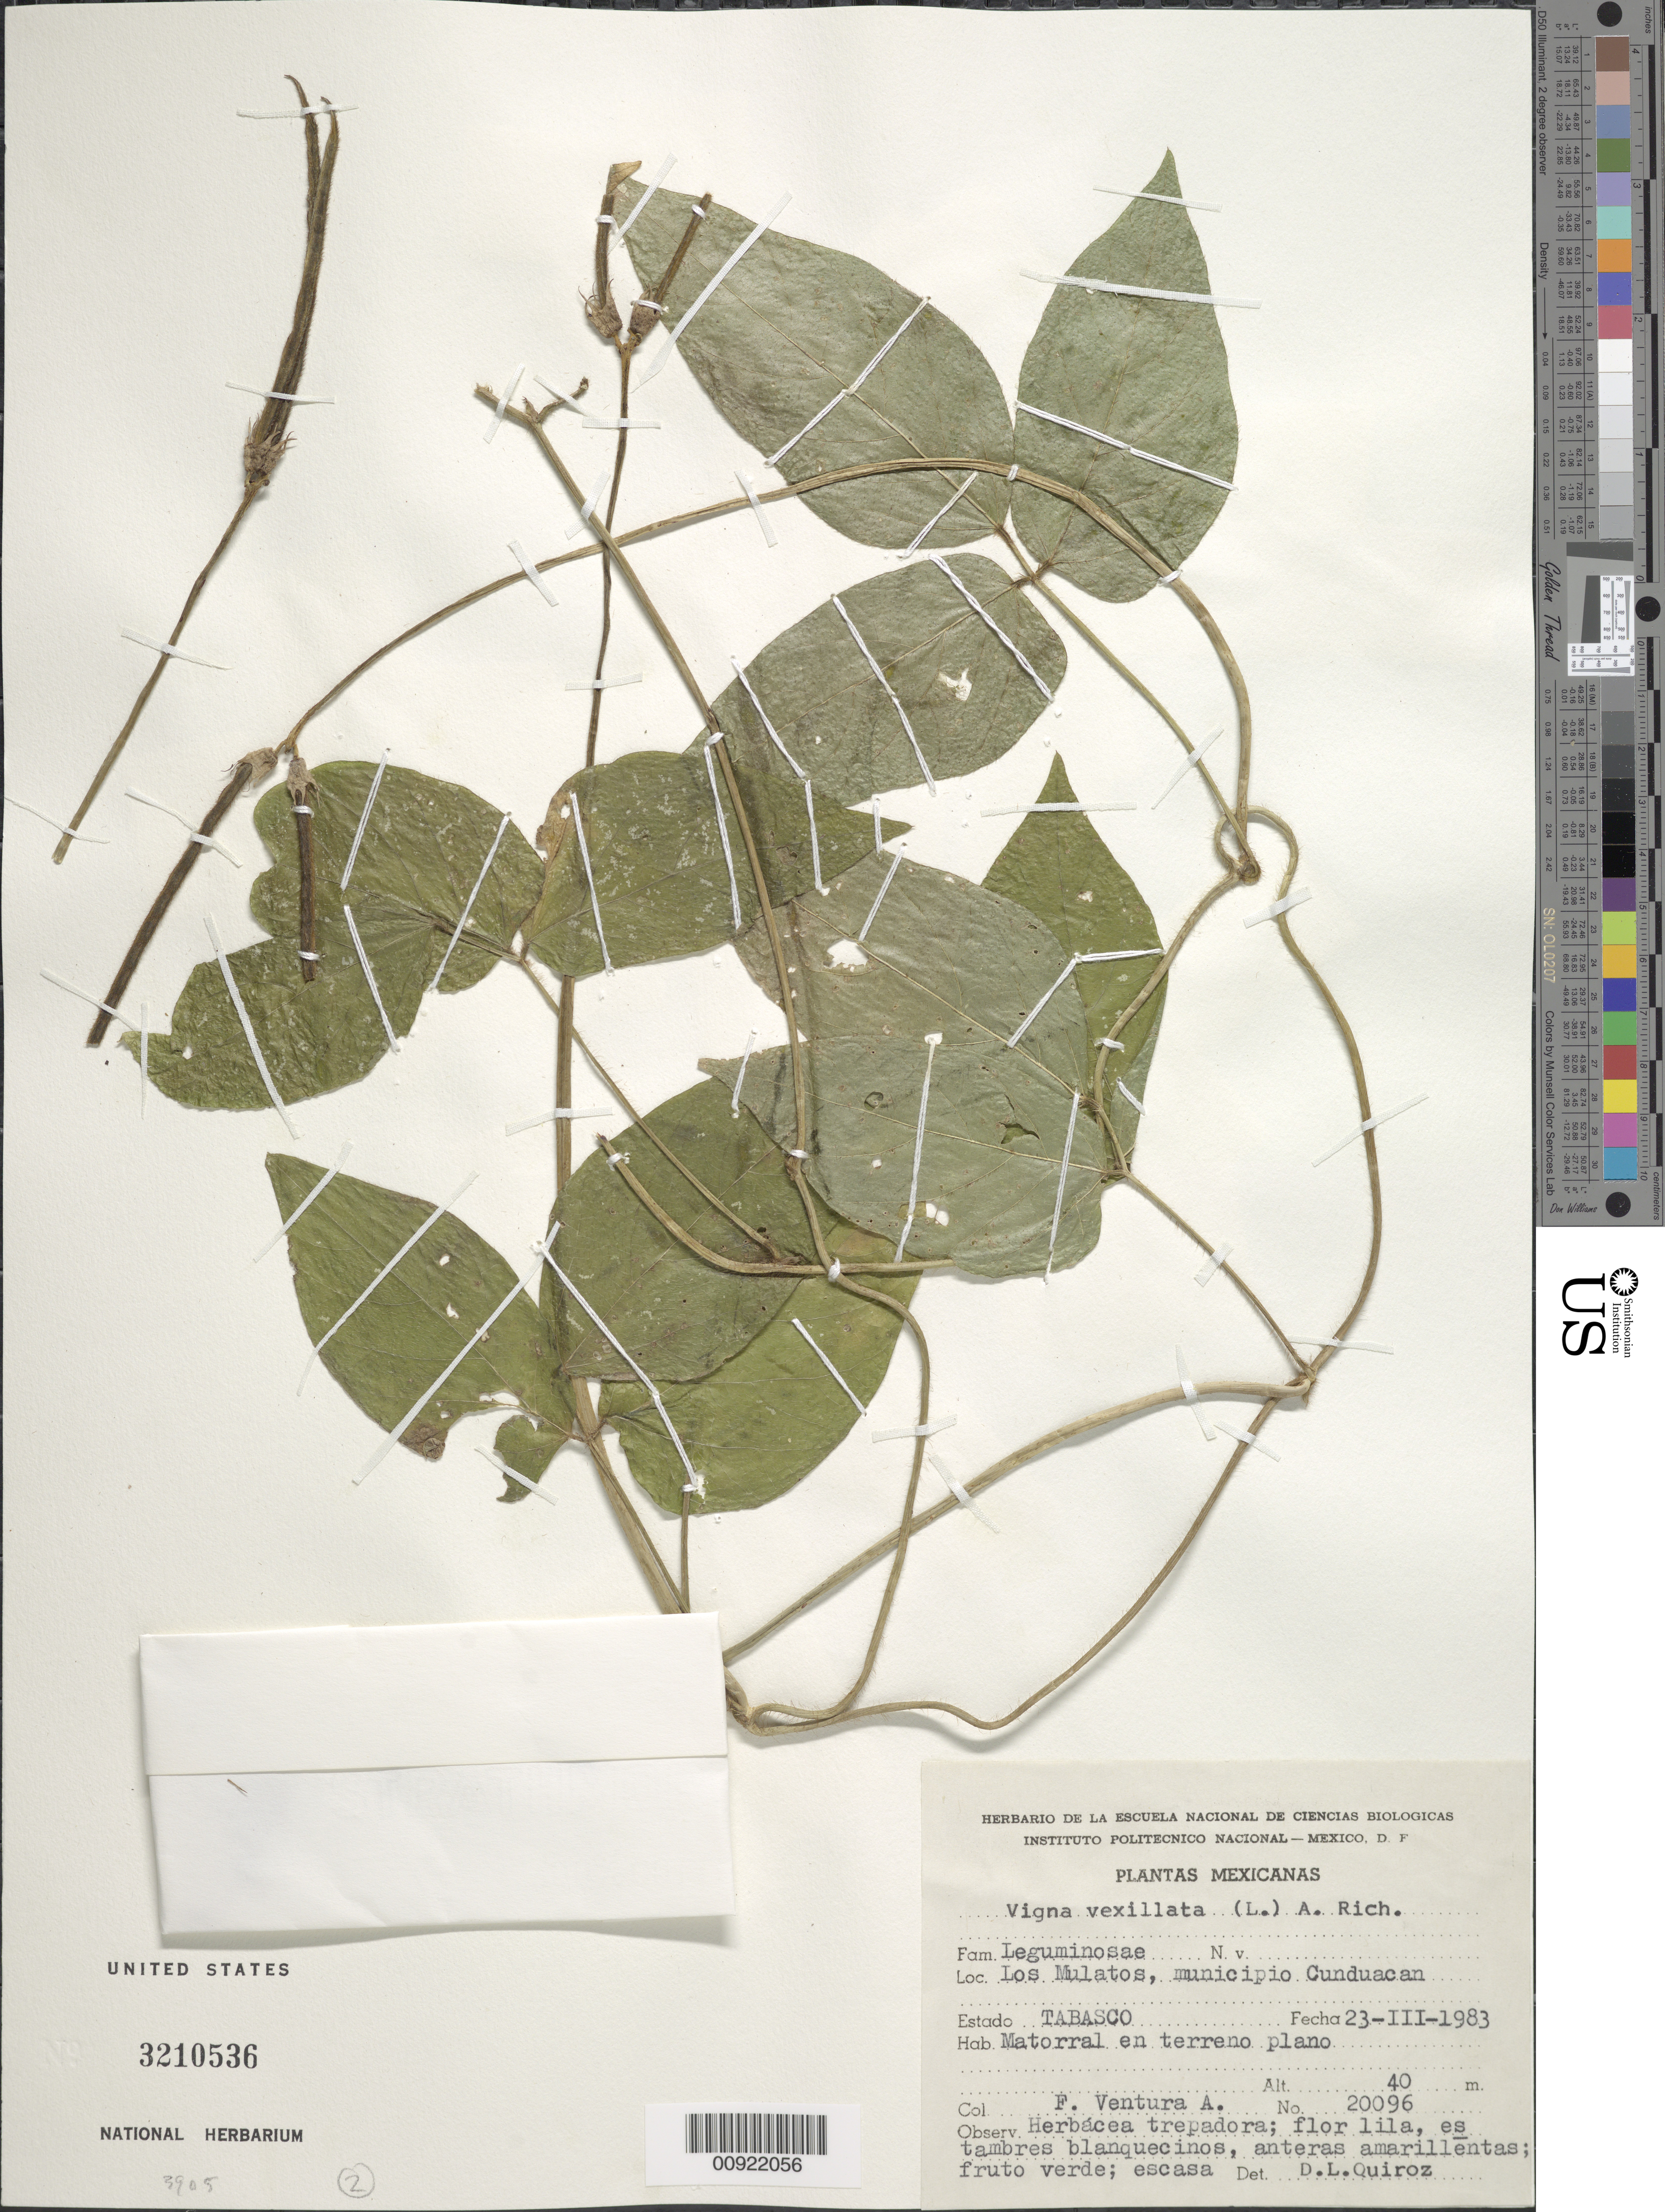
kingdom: Plantae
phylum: Tracheophyta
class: Magnoliopsida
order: Fabales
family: Fabaceae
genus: Vigna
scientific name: Vigna vexillata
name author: (L.) A. Rich.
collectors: F. Ventura A.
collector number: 20096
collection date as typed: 23 Mar 1983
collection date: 1983-03-23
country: Mexico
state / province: Tabasco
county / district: Cunduacán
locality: Los Mulatos, municipio Cunduacán, Estado Tabasco.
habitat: Matorral en terreno plano.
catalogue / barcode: US 3210536